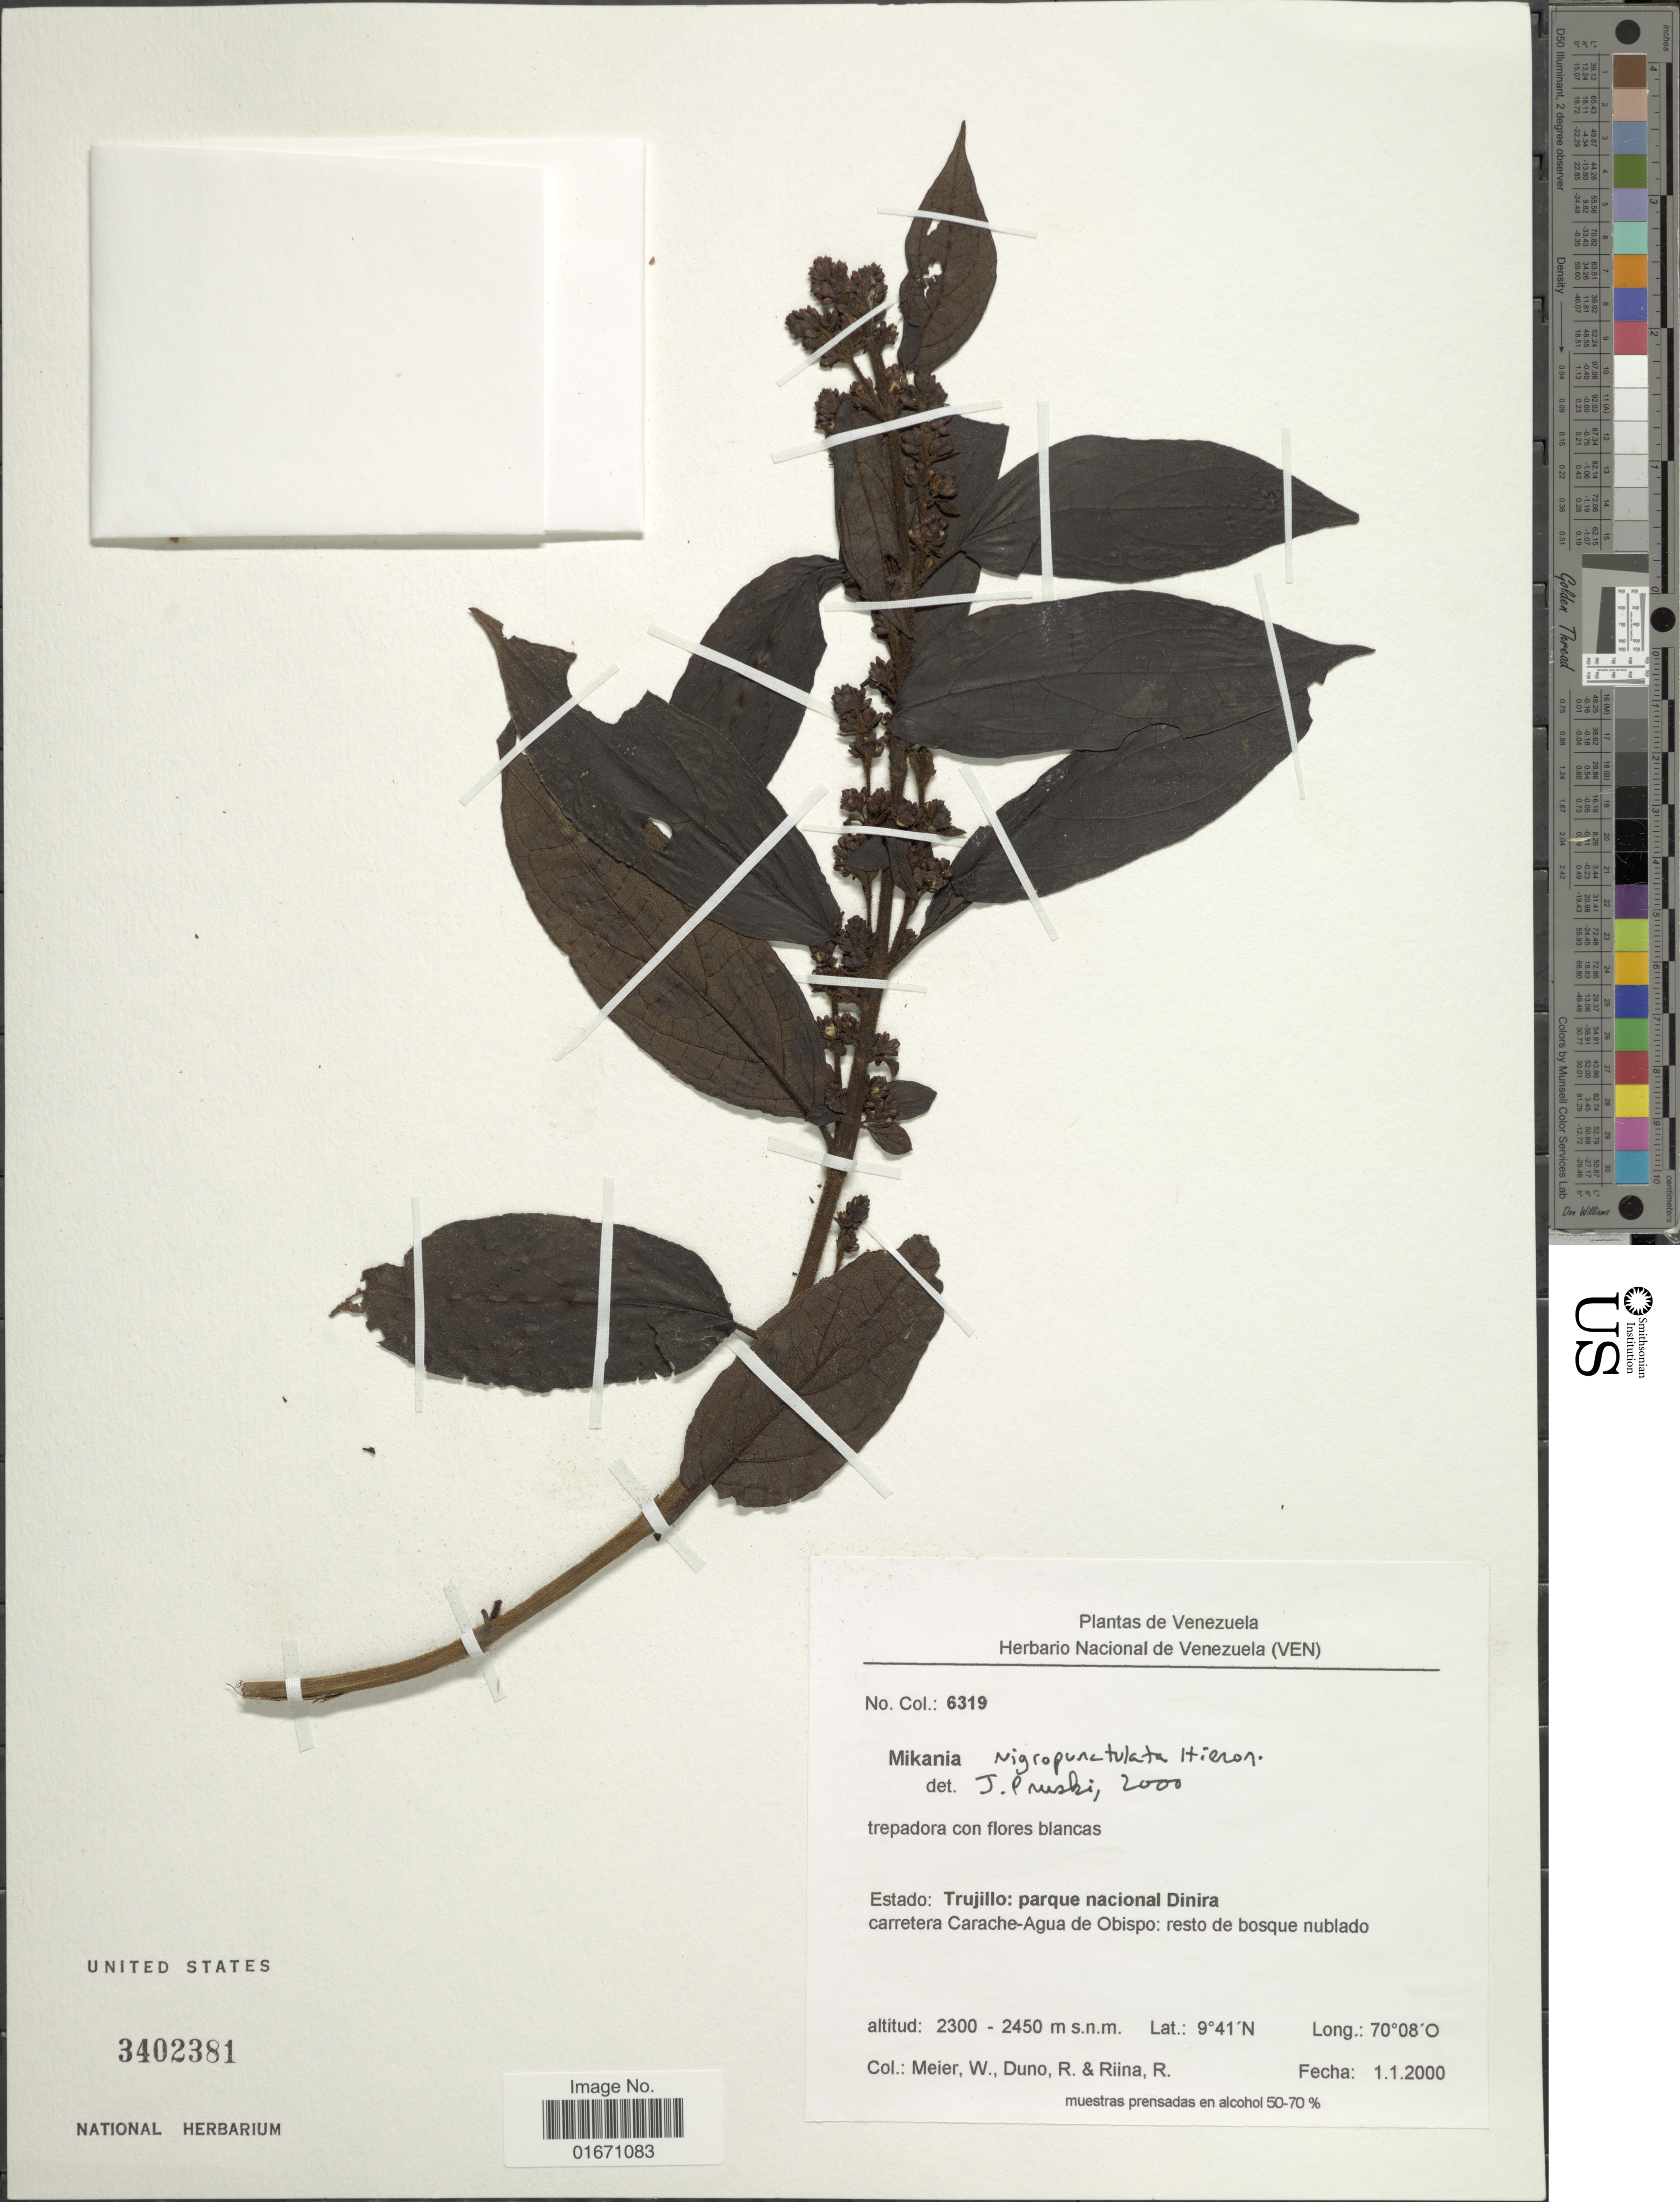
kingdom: Plantae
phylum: Tracheophyta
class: Magnoliopsida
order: Asterales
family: Asteraceae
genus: Mikania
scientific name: Mikania nigropunctulata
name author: Hieron.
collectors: W. Meier, R. Duno de Stefano & R. Riina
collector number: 6319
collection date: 2000-01-01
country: Venezuela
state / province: Trujillo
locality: Parque Nacional Dinira, carretera Carache-Agua de Osbispo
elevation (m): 2300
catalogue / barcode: US 3402381